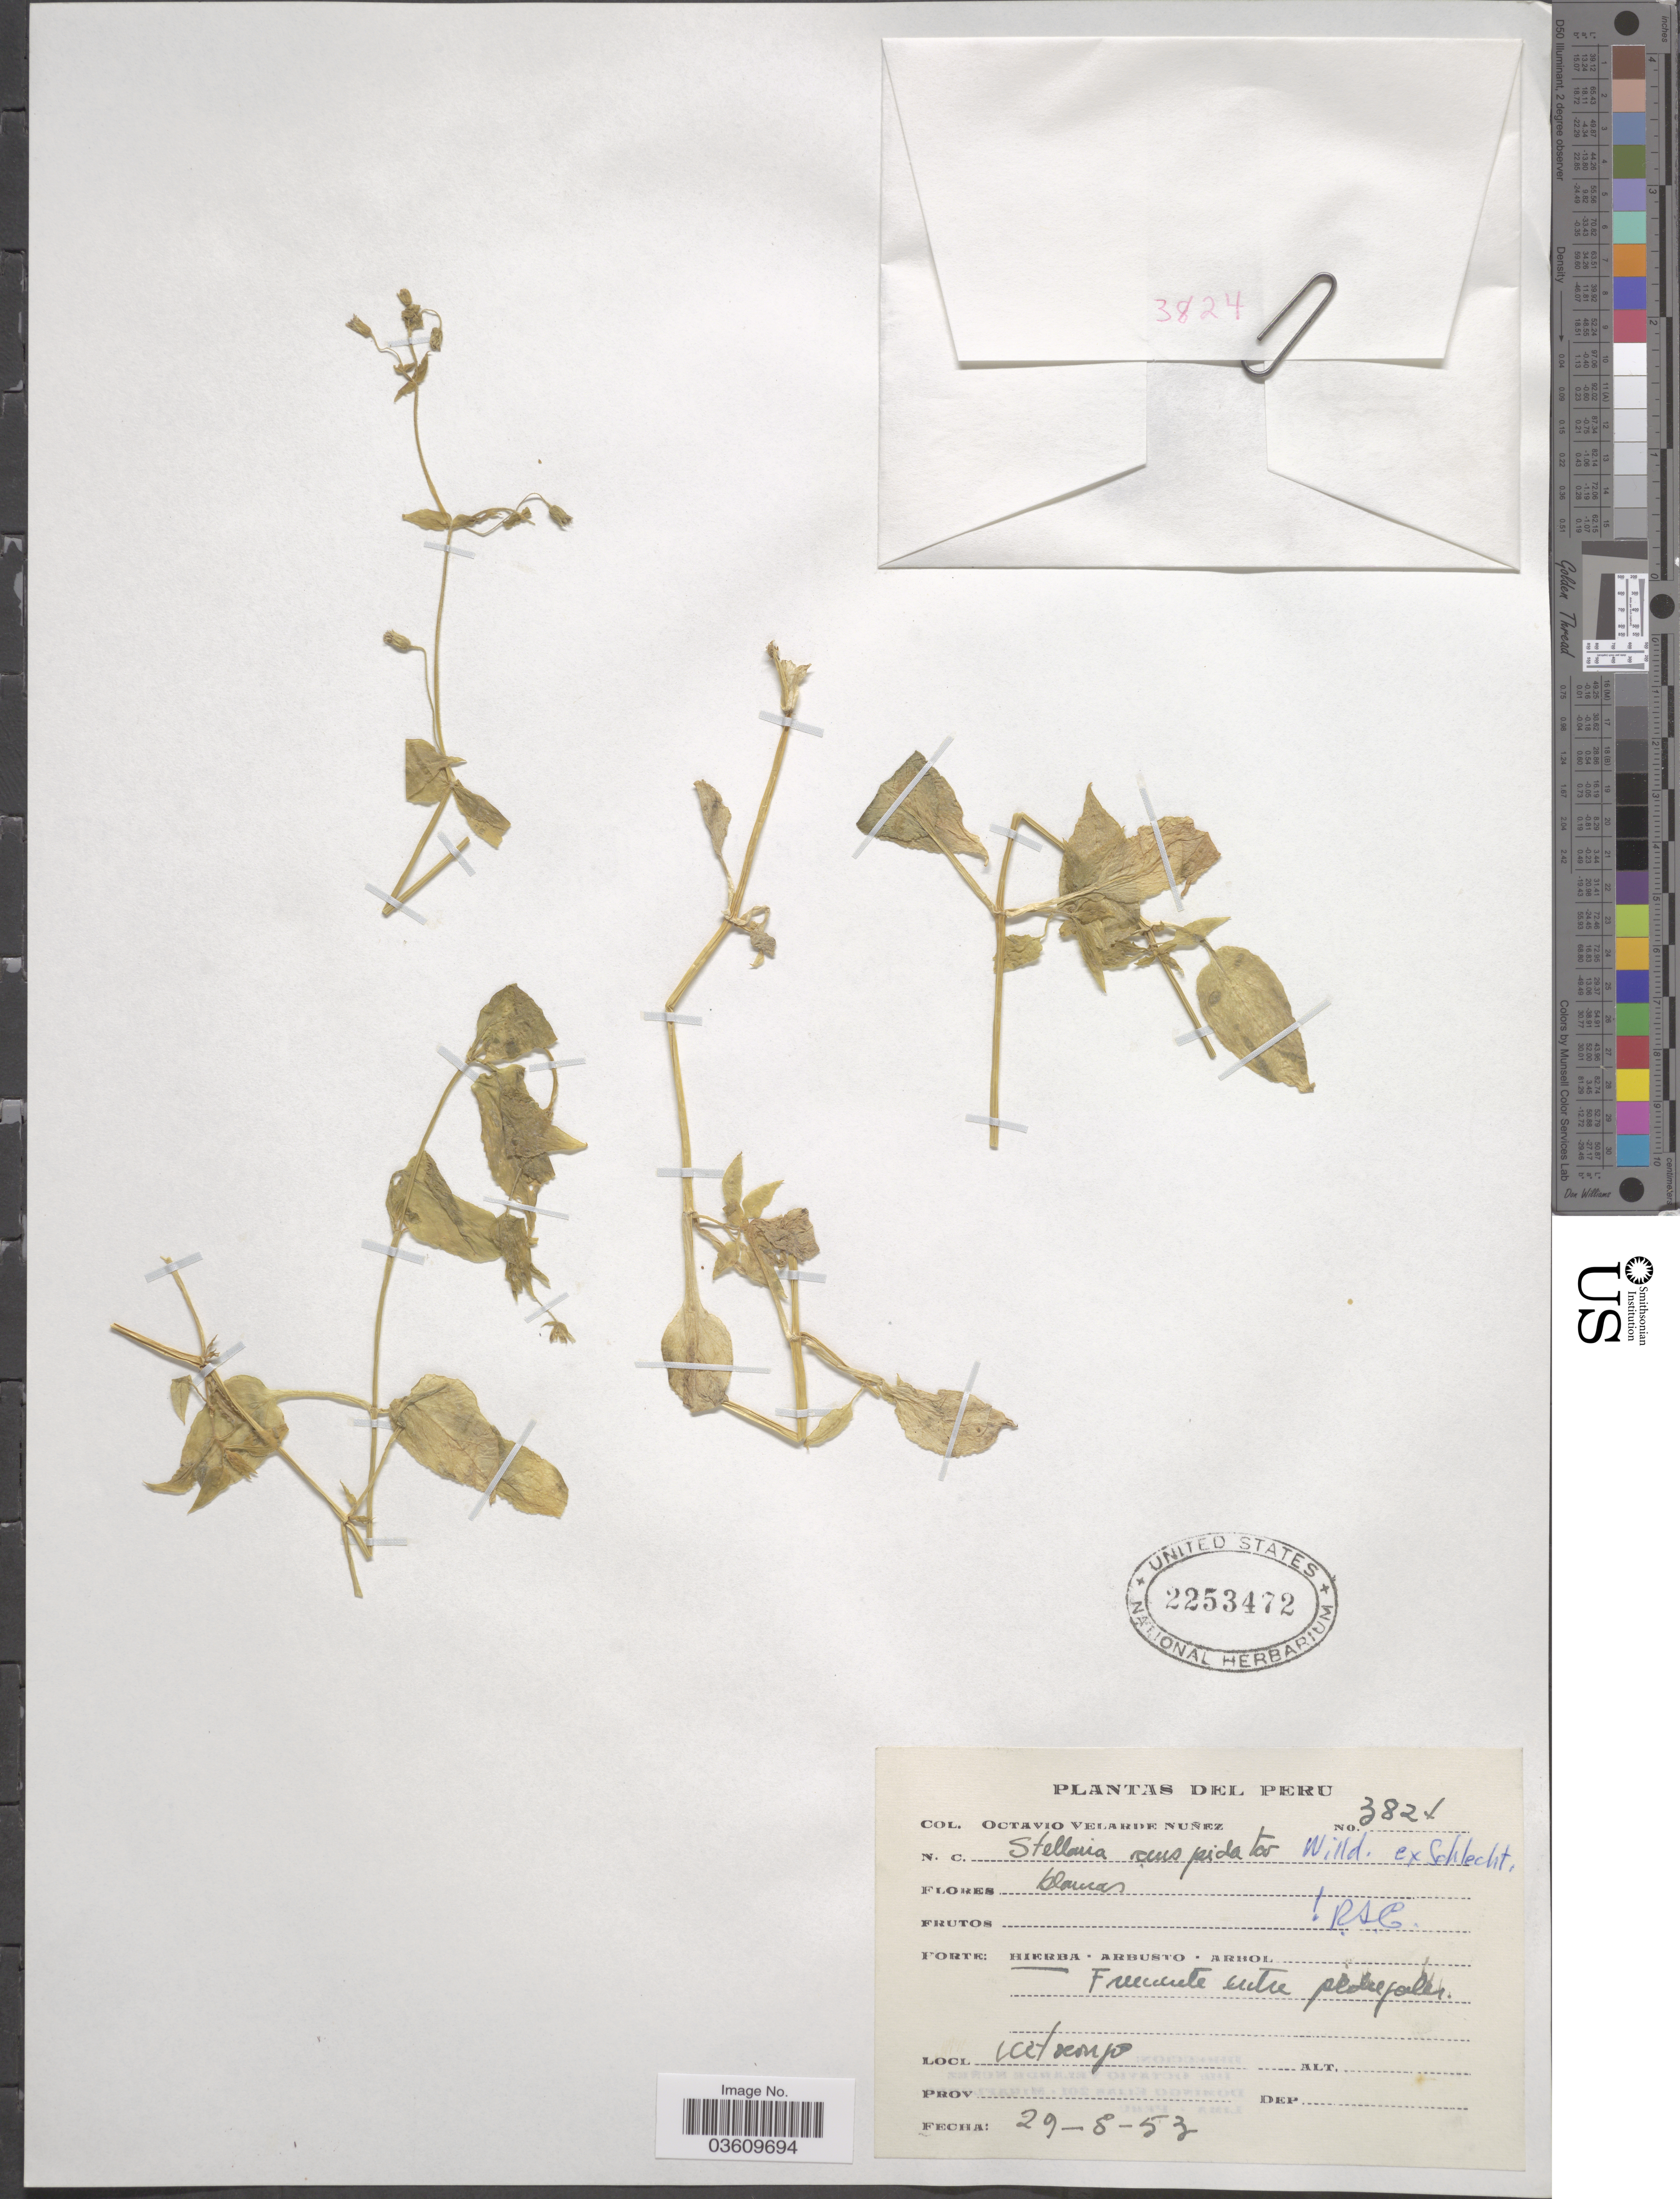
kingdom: Plantae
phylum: Tracheophyta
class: Magnoliopsida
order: Caryophyllales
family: Caryophyllaceae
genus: Stellaria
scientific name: Stellaria cuspidata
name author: Willd. ex Schltdl.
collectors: O. Velarde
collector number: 3824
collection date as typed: Transcribed d/m/y: 29/8/53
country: Peru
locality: Wetempo [interpreted].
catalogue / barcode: US 2253472